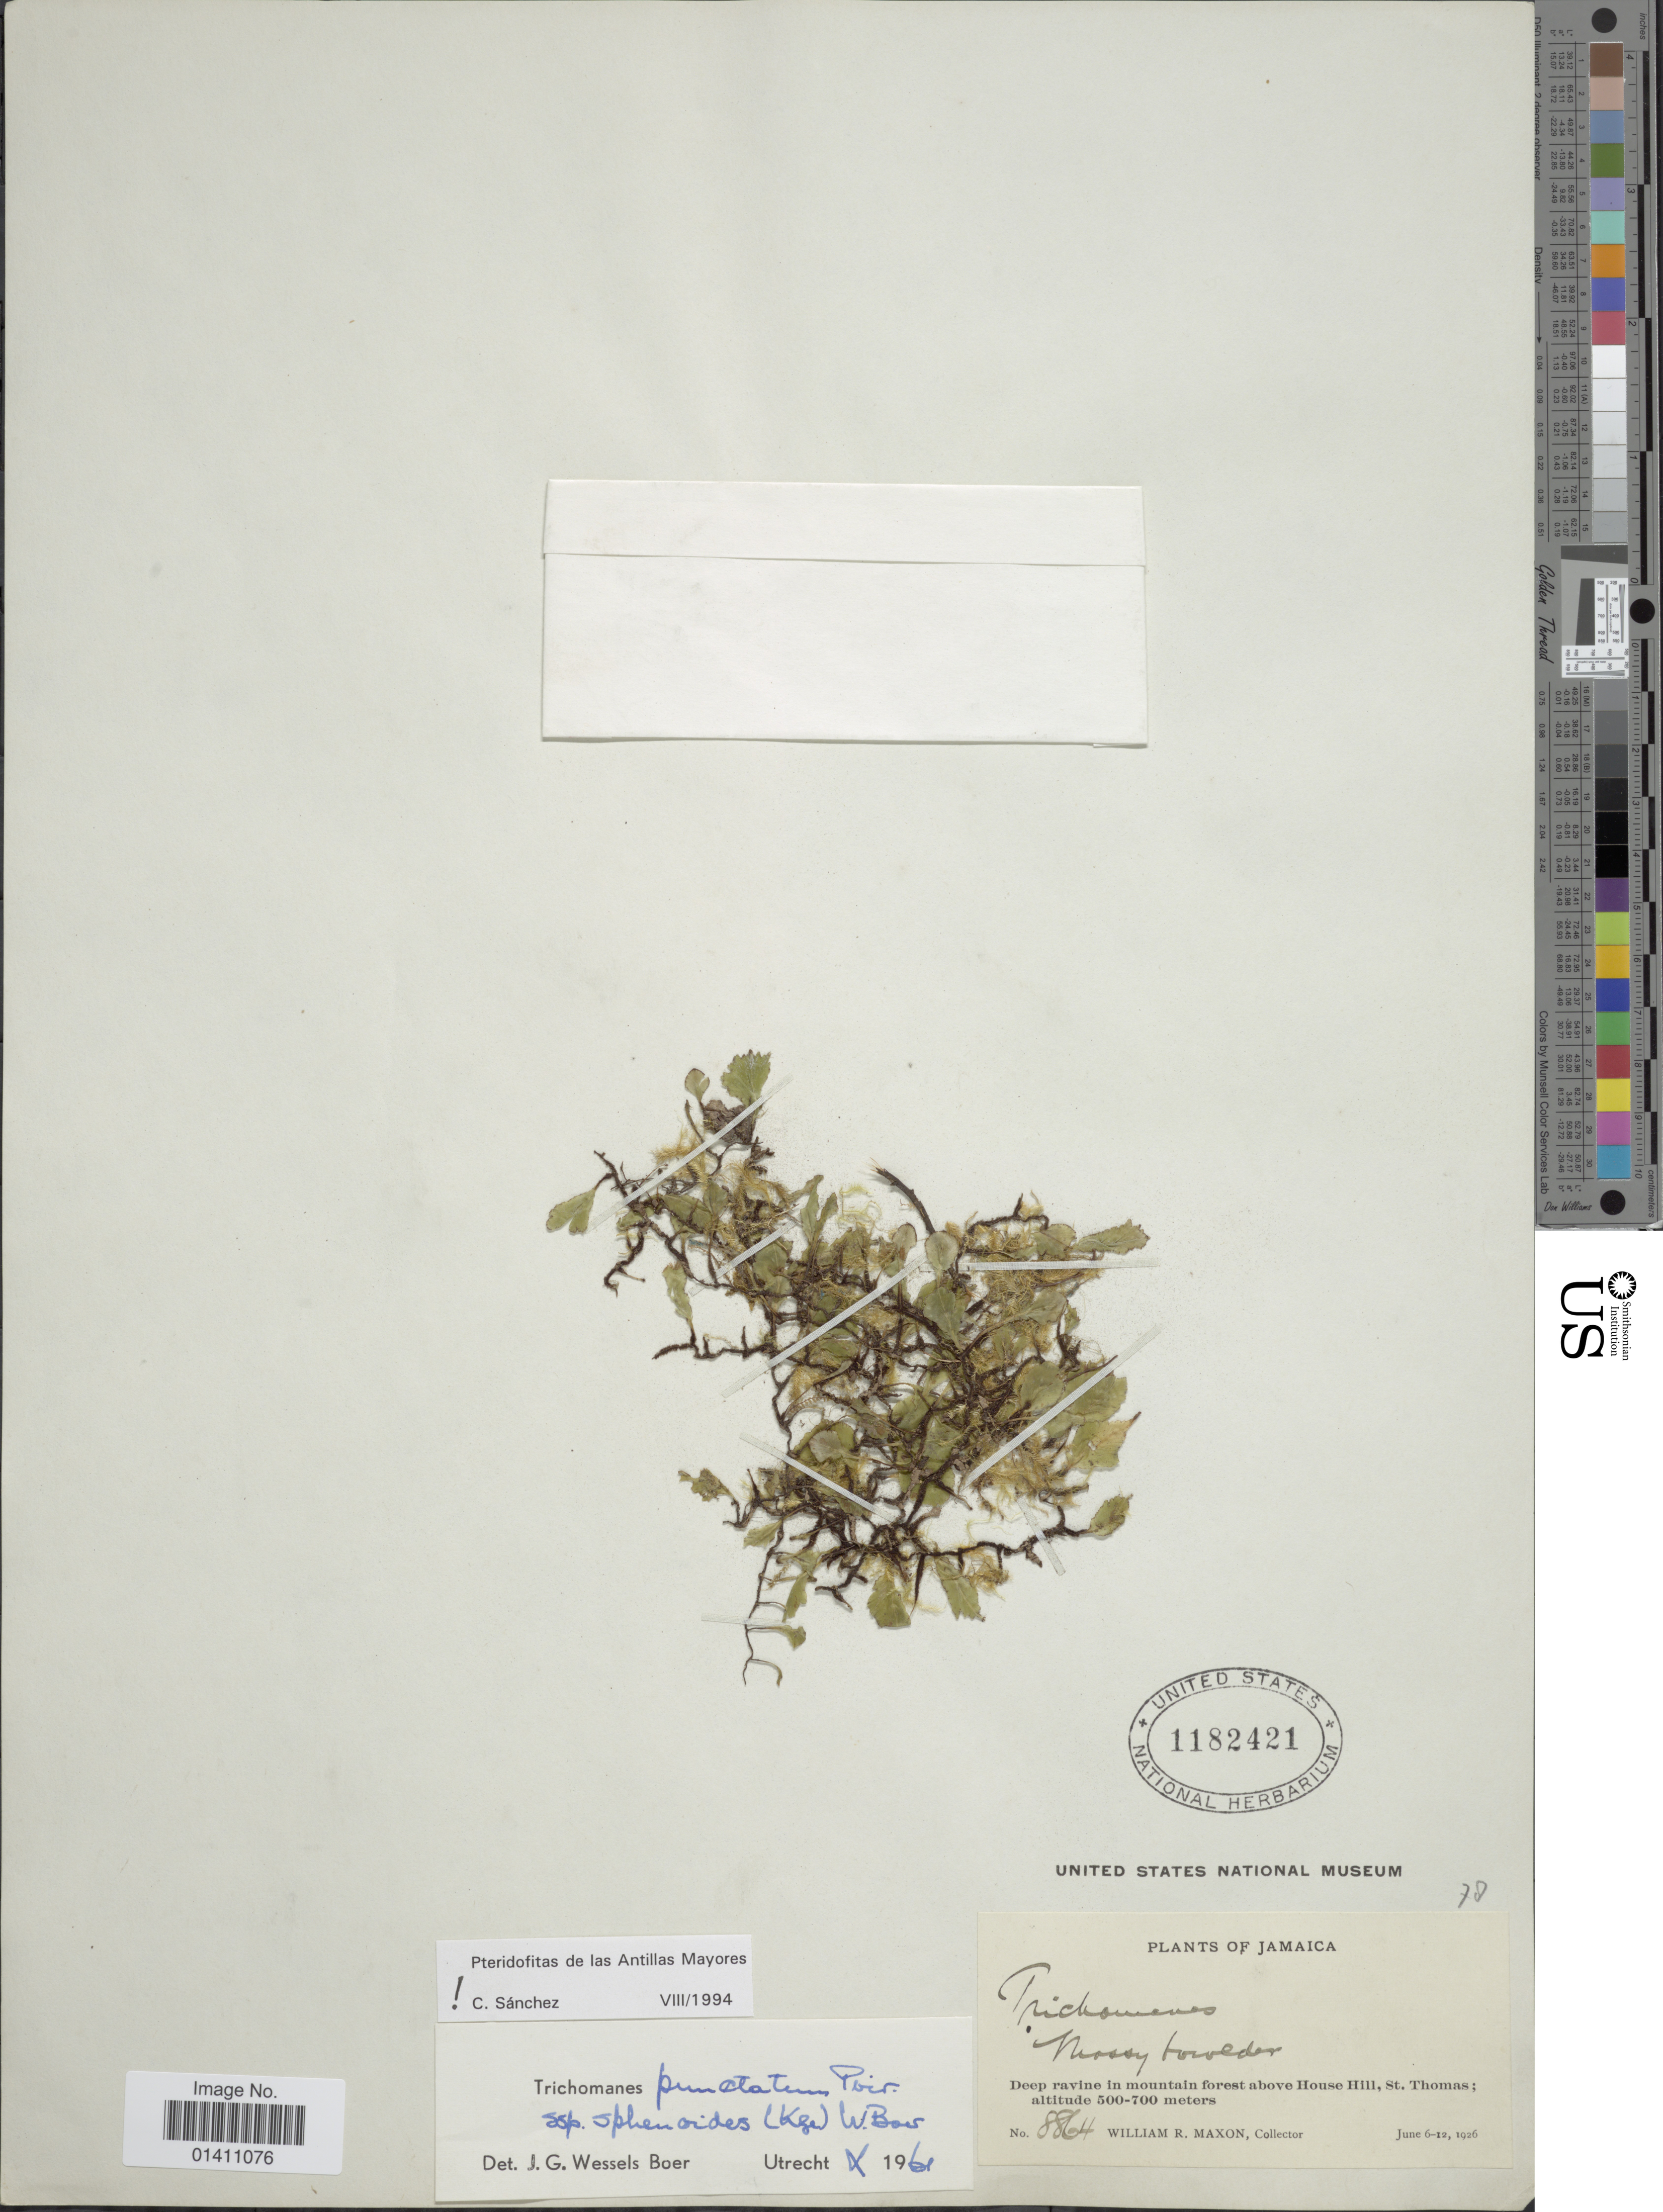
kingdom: Plantae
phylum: Tracheophyta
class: Polypodiopsida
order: Hymenophyllales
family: Hymenophyllaceae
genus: Didymoglossum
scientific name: Didymoglossum punctatum subsp. spheroides (Kunze) comb. nov., ined 2015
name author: (Kunze)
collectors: W. R. Maxon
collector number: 8864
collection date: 1926-06-06/1926-06-12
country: Jamaica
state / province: Saint Thomas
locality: Deep ravine in mountain forest above House Hill.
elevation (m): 500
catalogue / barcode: US 1182421